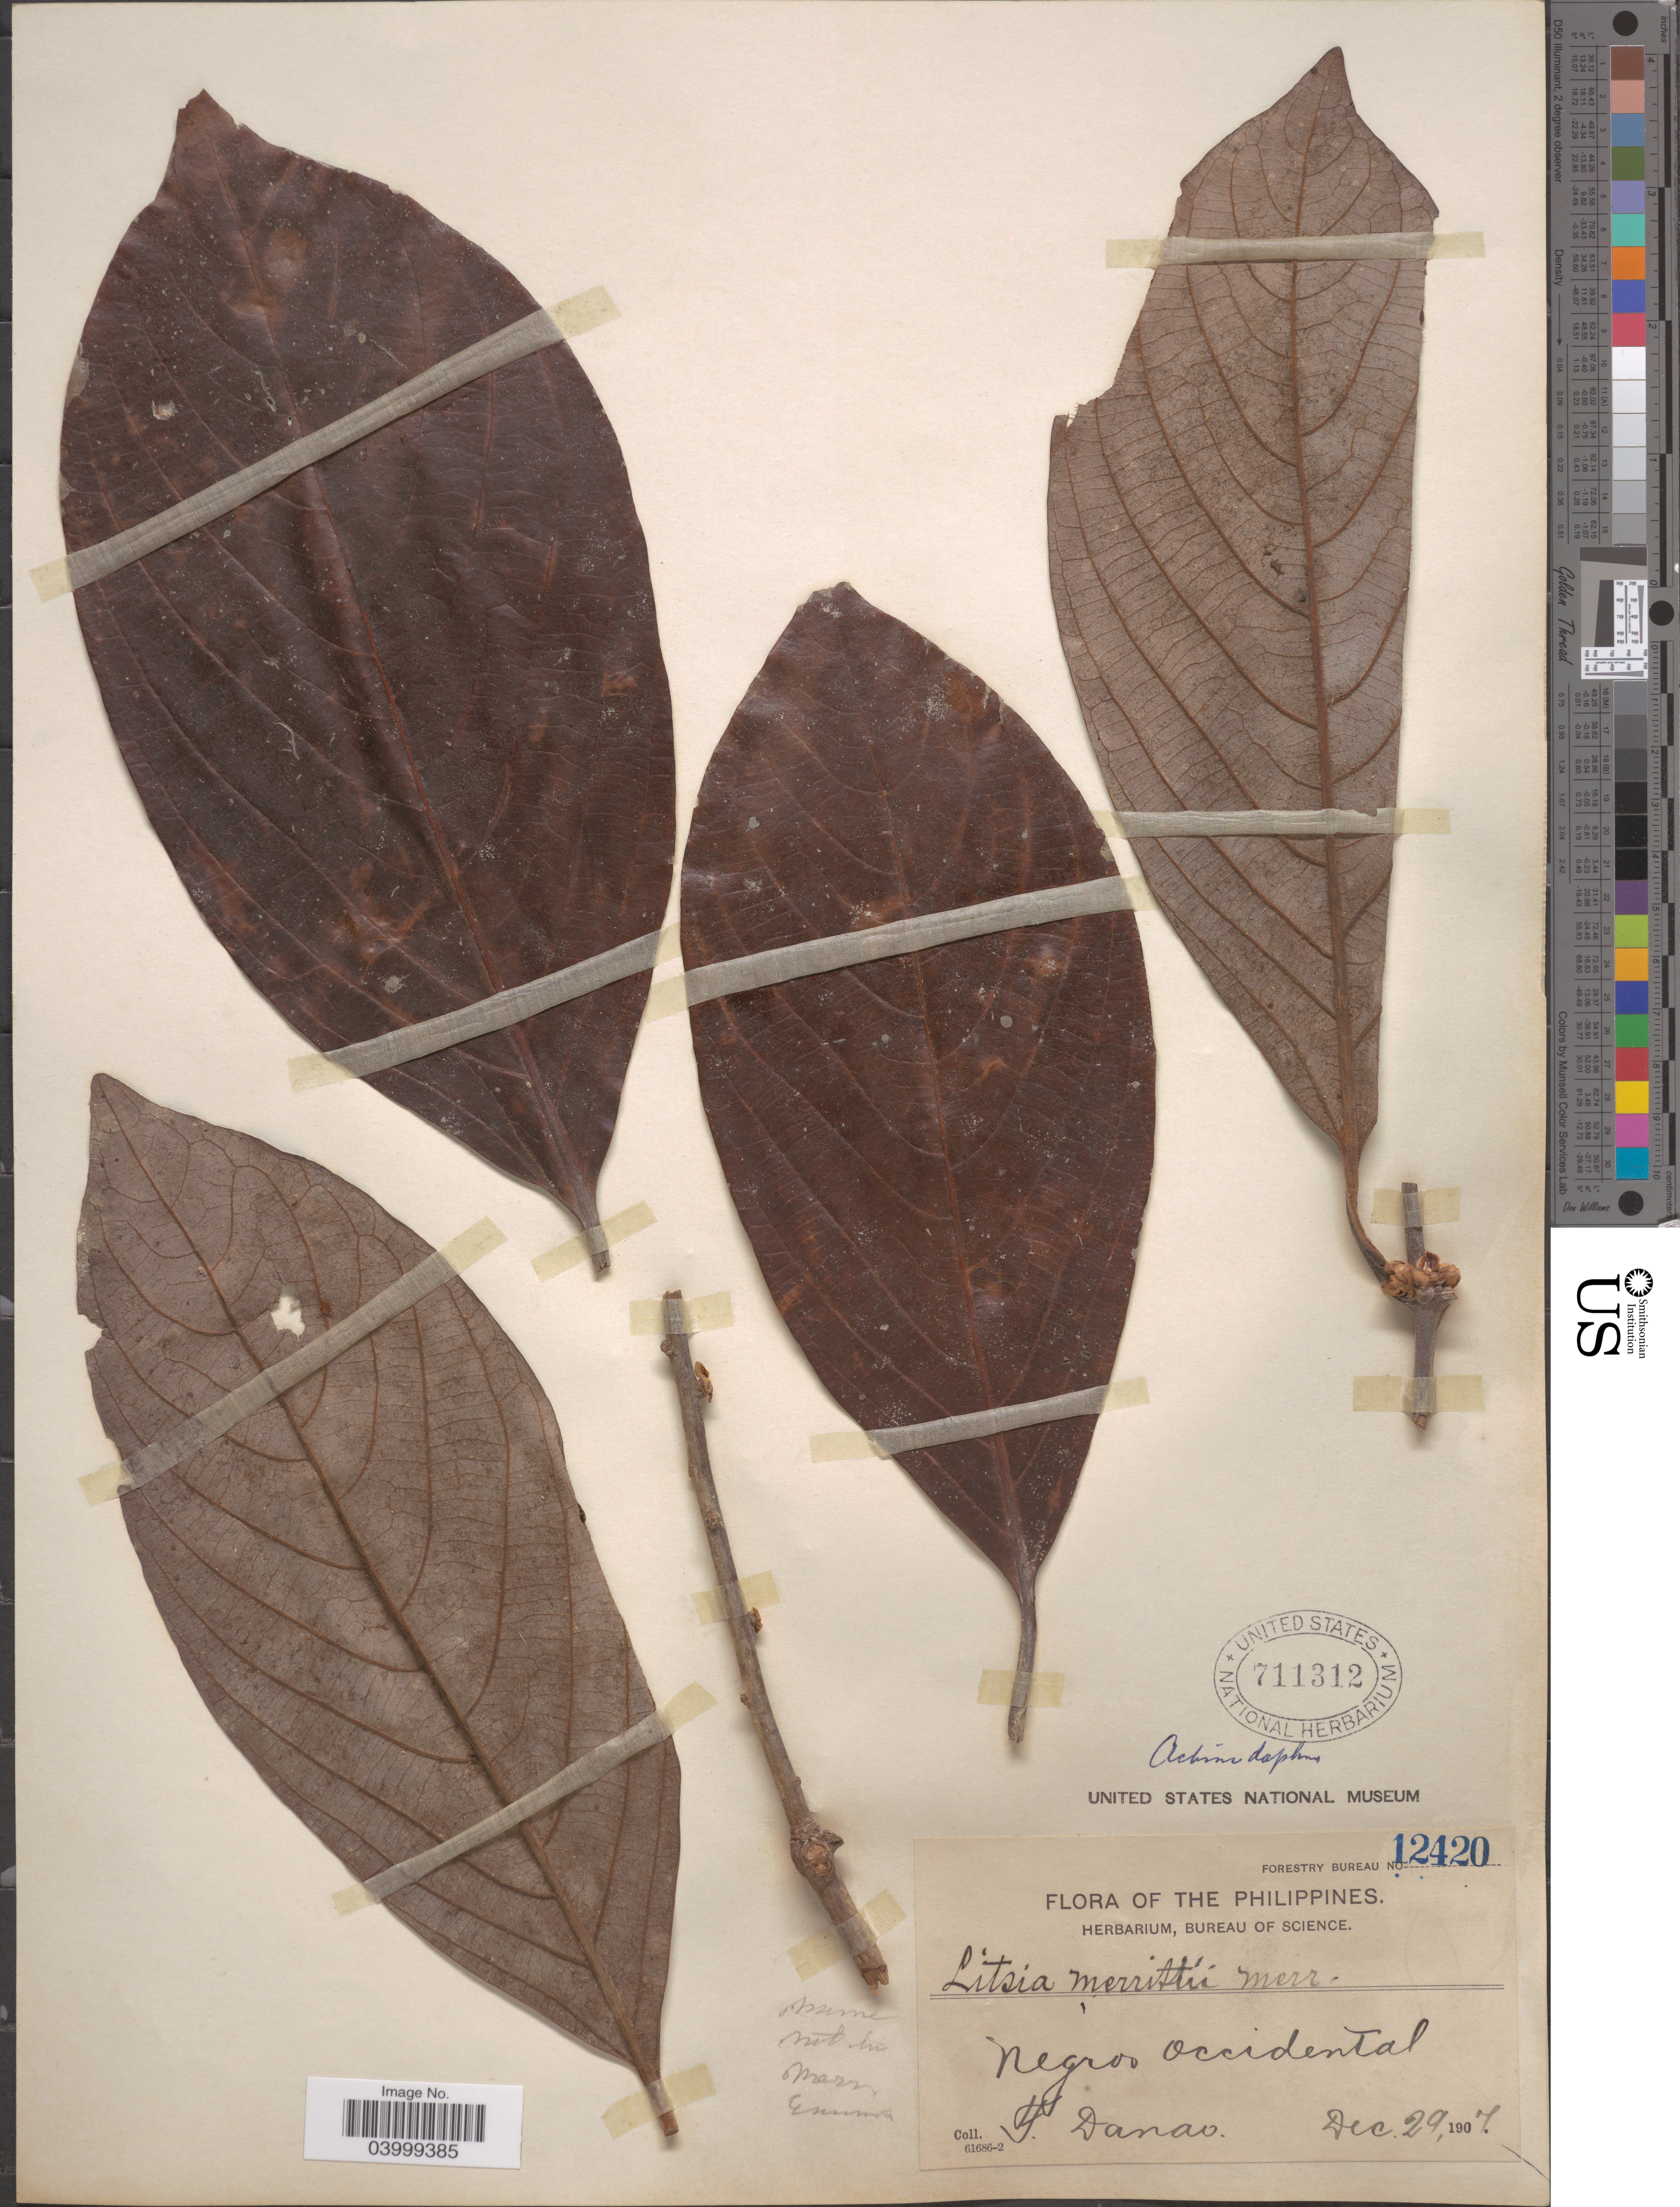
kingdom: Plantae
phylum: Tracheophyta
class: Magnoliopsida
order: Laurales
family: Lauraceae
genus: Actinodaphne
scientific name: Actinodaphne dolichophylla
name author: (Merr.) Merr.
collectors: F. Danao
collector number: Forestry Bureau 12420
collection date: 1907-12-29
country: Philippines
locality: Negros Occidental.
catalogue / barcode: US 711312